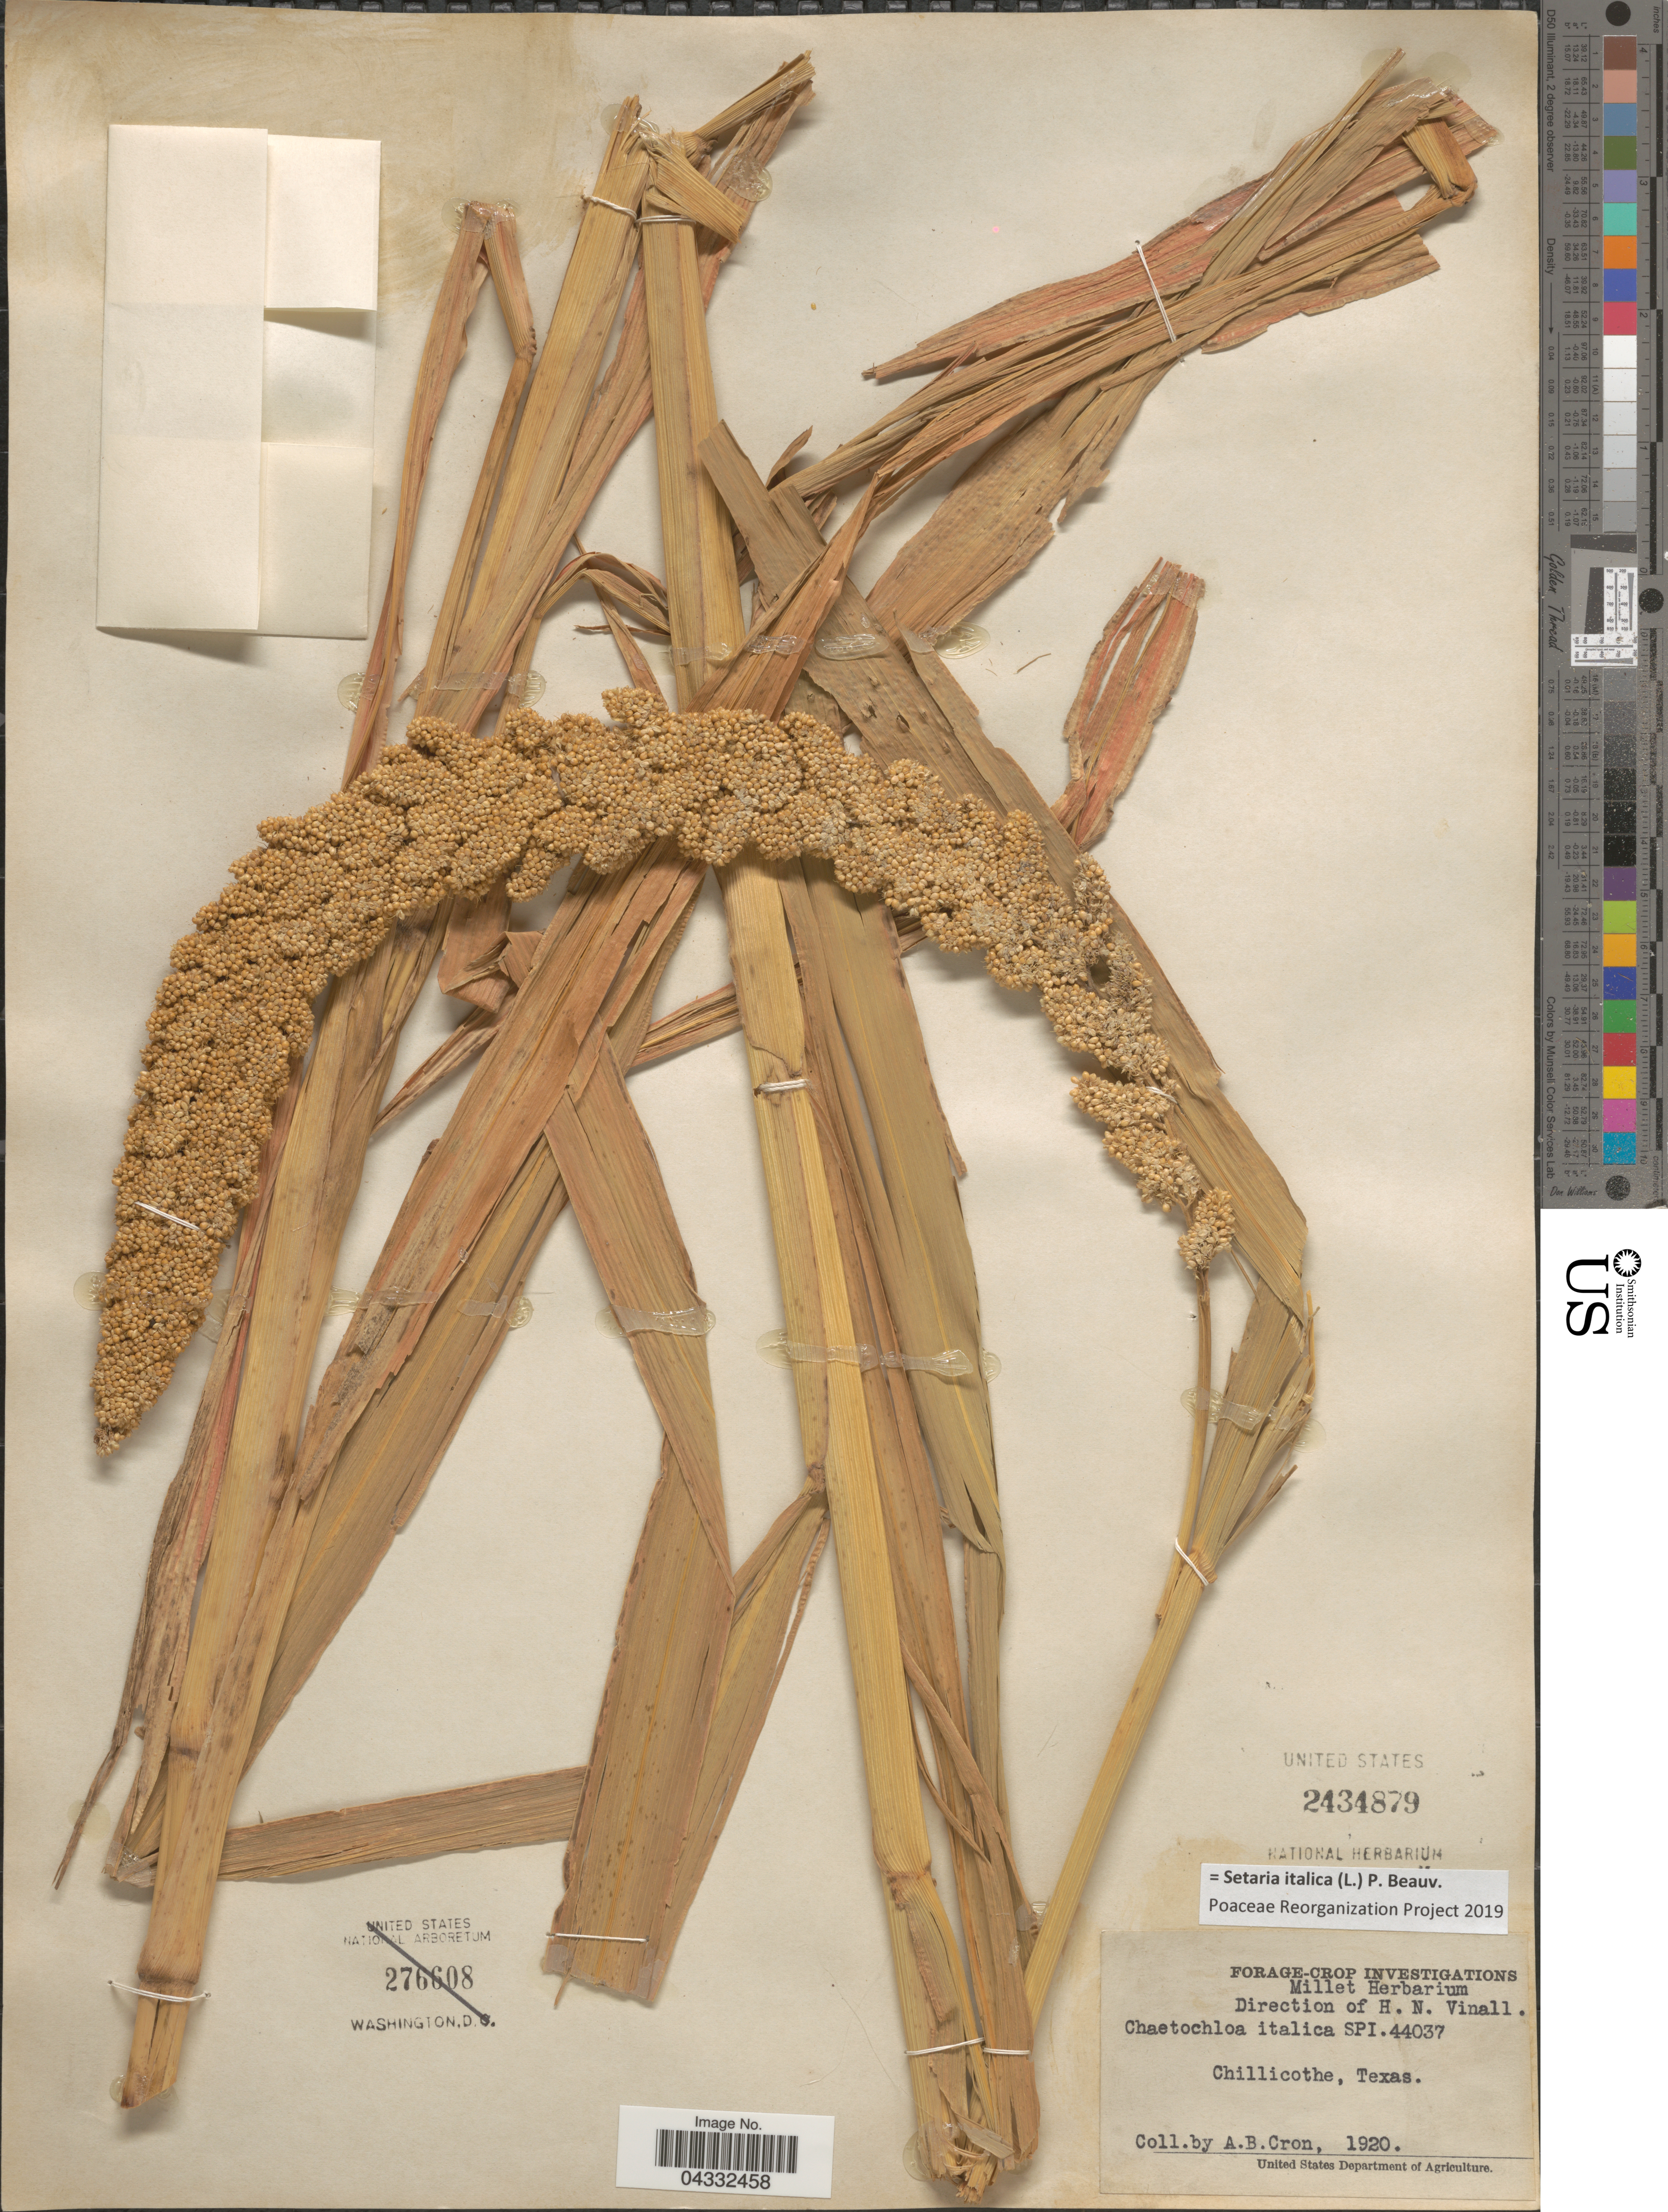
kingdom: Plantae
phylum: Tracheophyta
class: Liliopsida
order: Poales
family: Poaceae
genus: Setaria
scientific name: Setaria italica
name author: (L.) P. Beauv.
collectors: A. Cron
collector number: SPI44037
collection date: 1920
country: United States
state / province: Texas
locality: Chillicothe.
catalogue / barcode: US 2434879